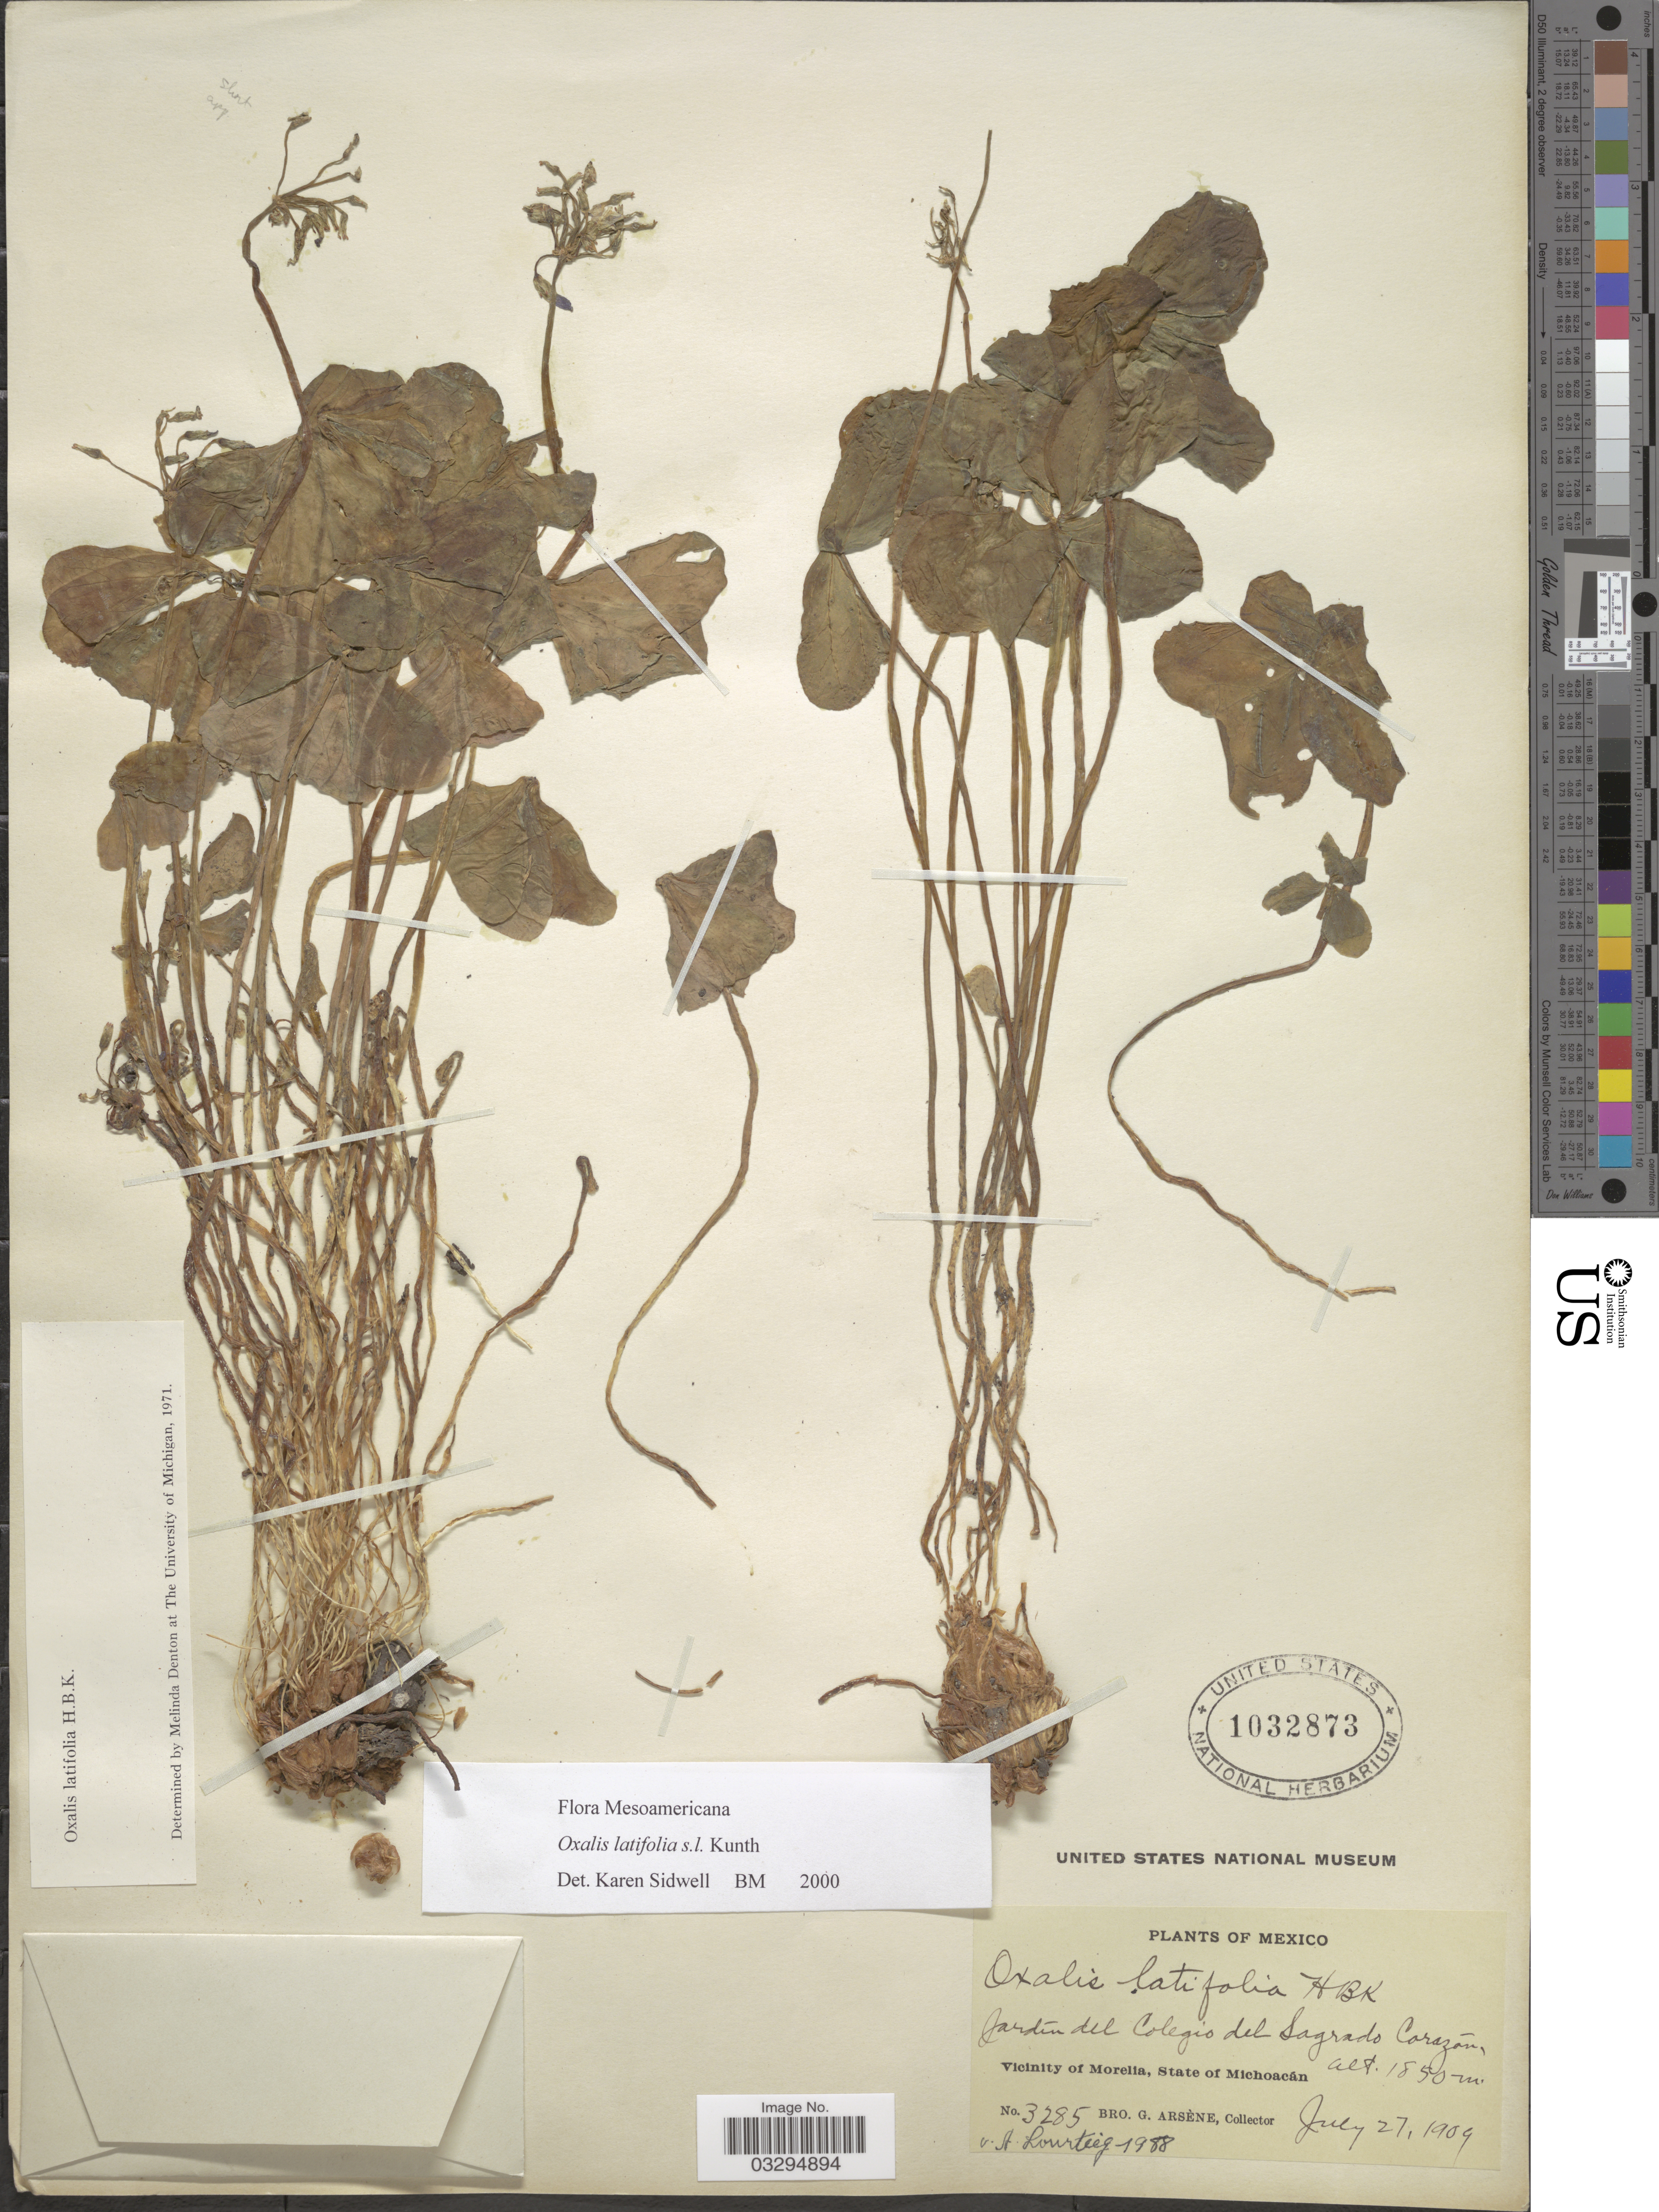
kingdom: Plantae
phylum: Tracheophyta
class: Magnoliopsida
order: Oxalidales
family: Oxalidaceae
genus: Oxalis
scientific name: Oxalis latifolia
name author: Kunth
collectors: Bro. G. Arsène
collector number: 3285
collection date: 1909-07-27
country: Mexico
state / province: Michoacán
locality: Jardín del Colegio del Sagrado Corazón, Vicinity of Morelia.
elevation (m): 1850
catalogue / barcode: US 1032873